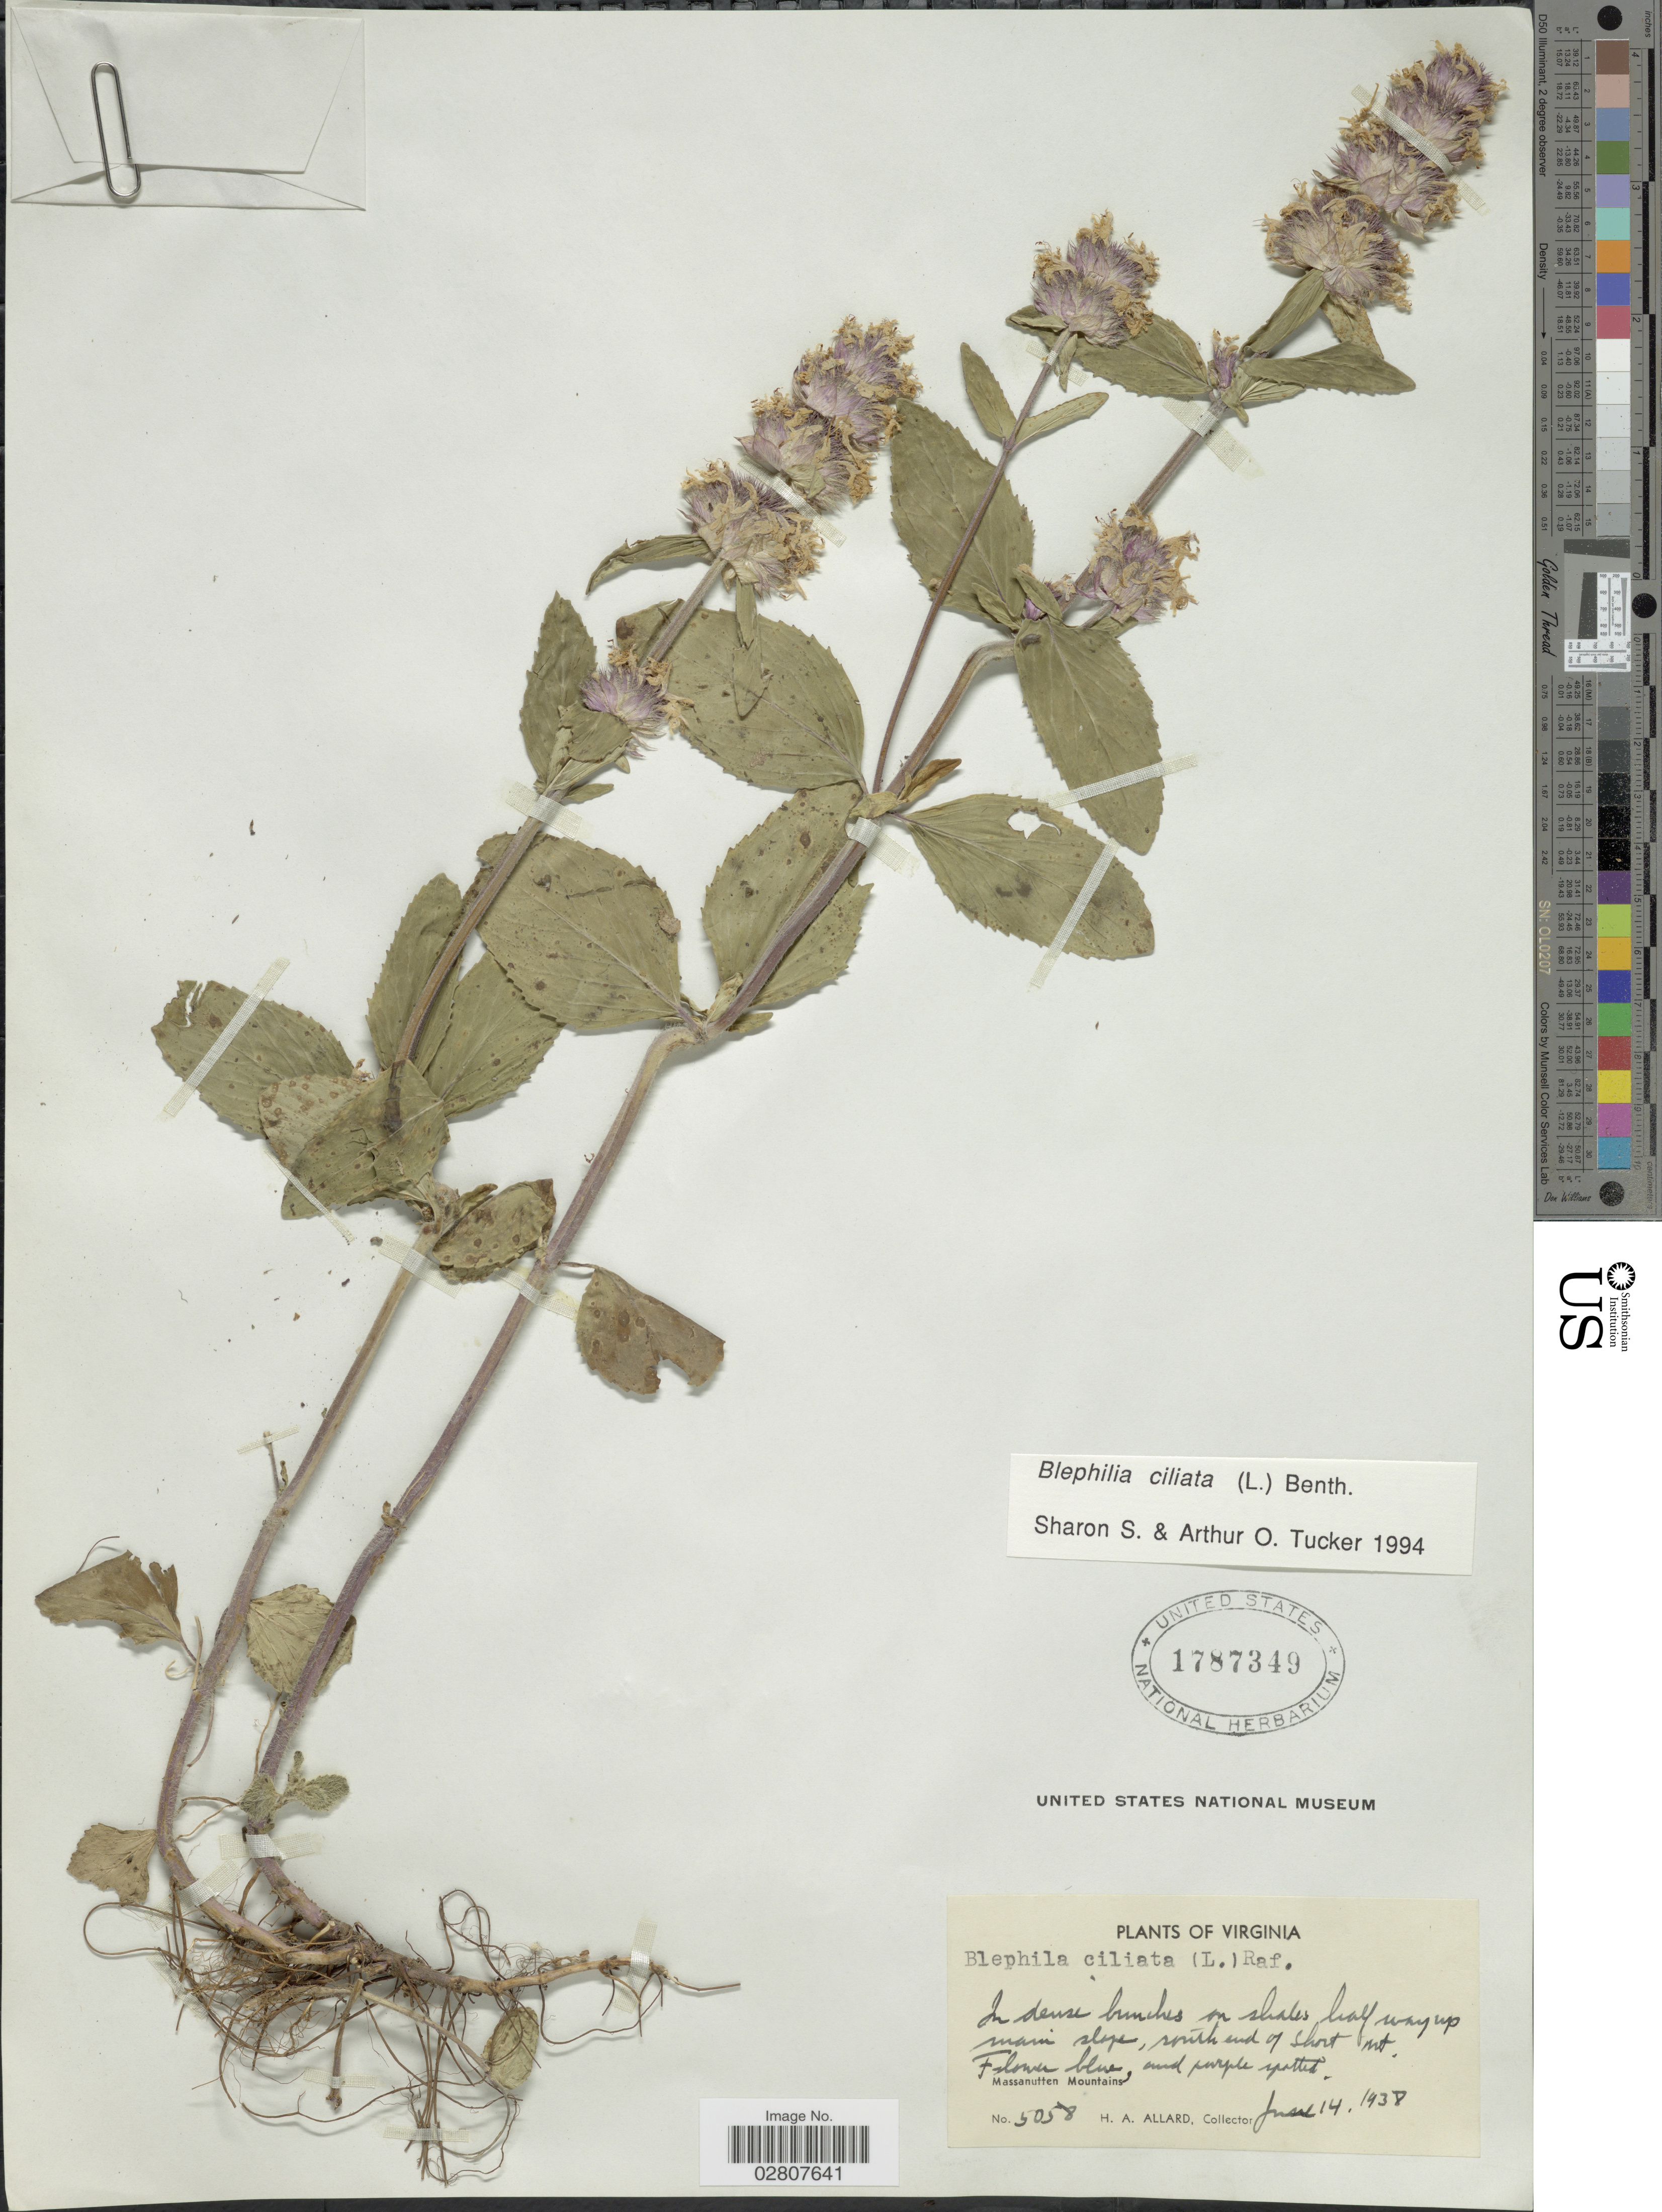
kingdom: Plantae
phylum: Tracheophyta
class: Magnoliopsida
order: Lamiales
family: Lamiaceae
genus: Blephilia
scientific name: Blephilia ciliata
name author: (L.) Raf. ex Benth.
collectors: H. A. Allard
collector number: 5058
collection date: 1938-06-14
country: United States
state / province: Virginia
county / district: Shenandoah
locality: South end of Short Mt., Massanutten Mountains.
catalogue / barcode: US 1787349